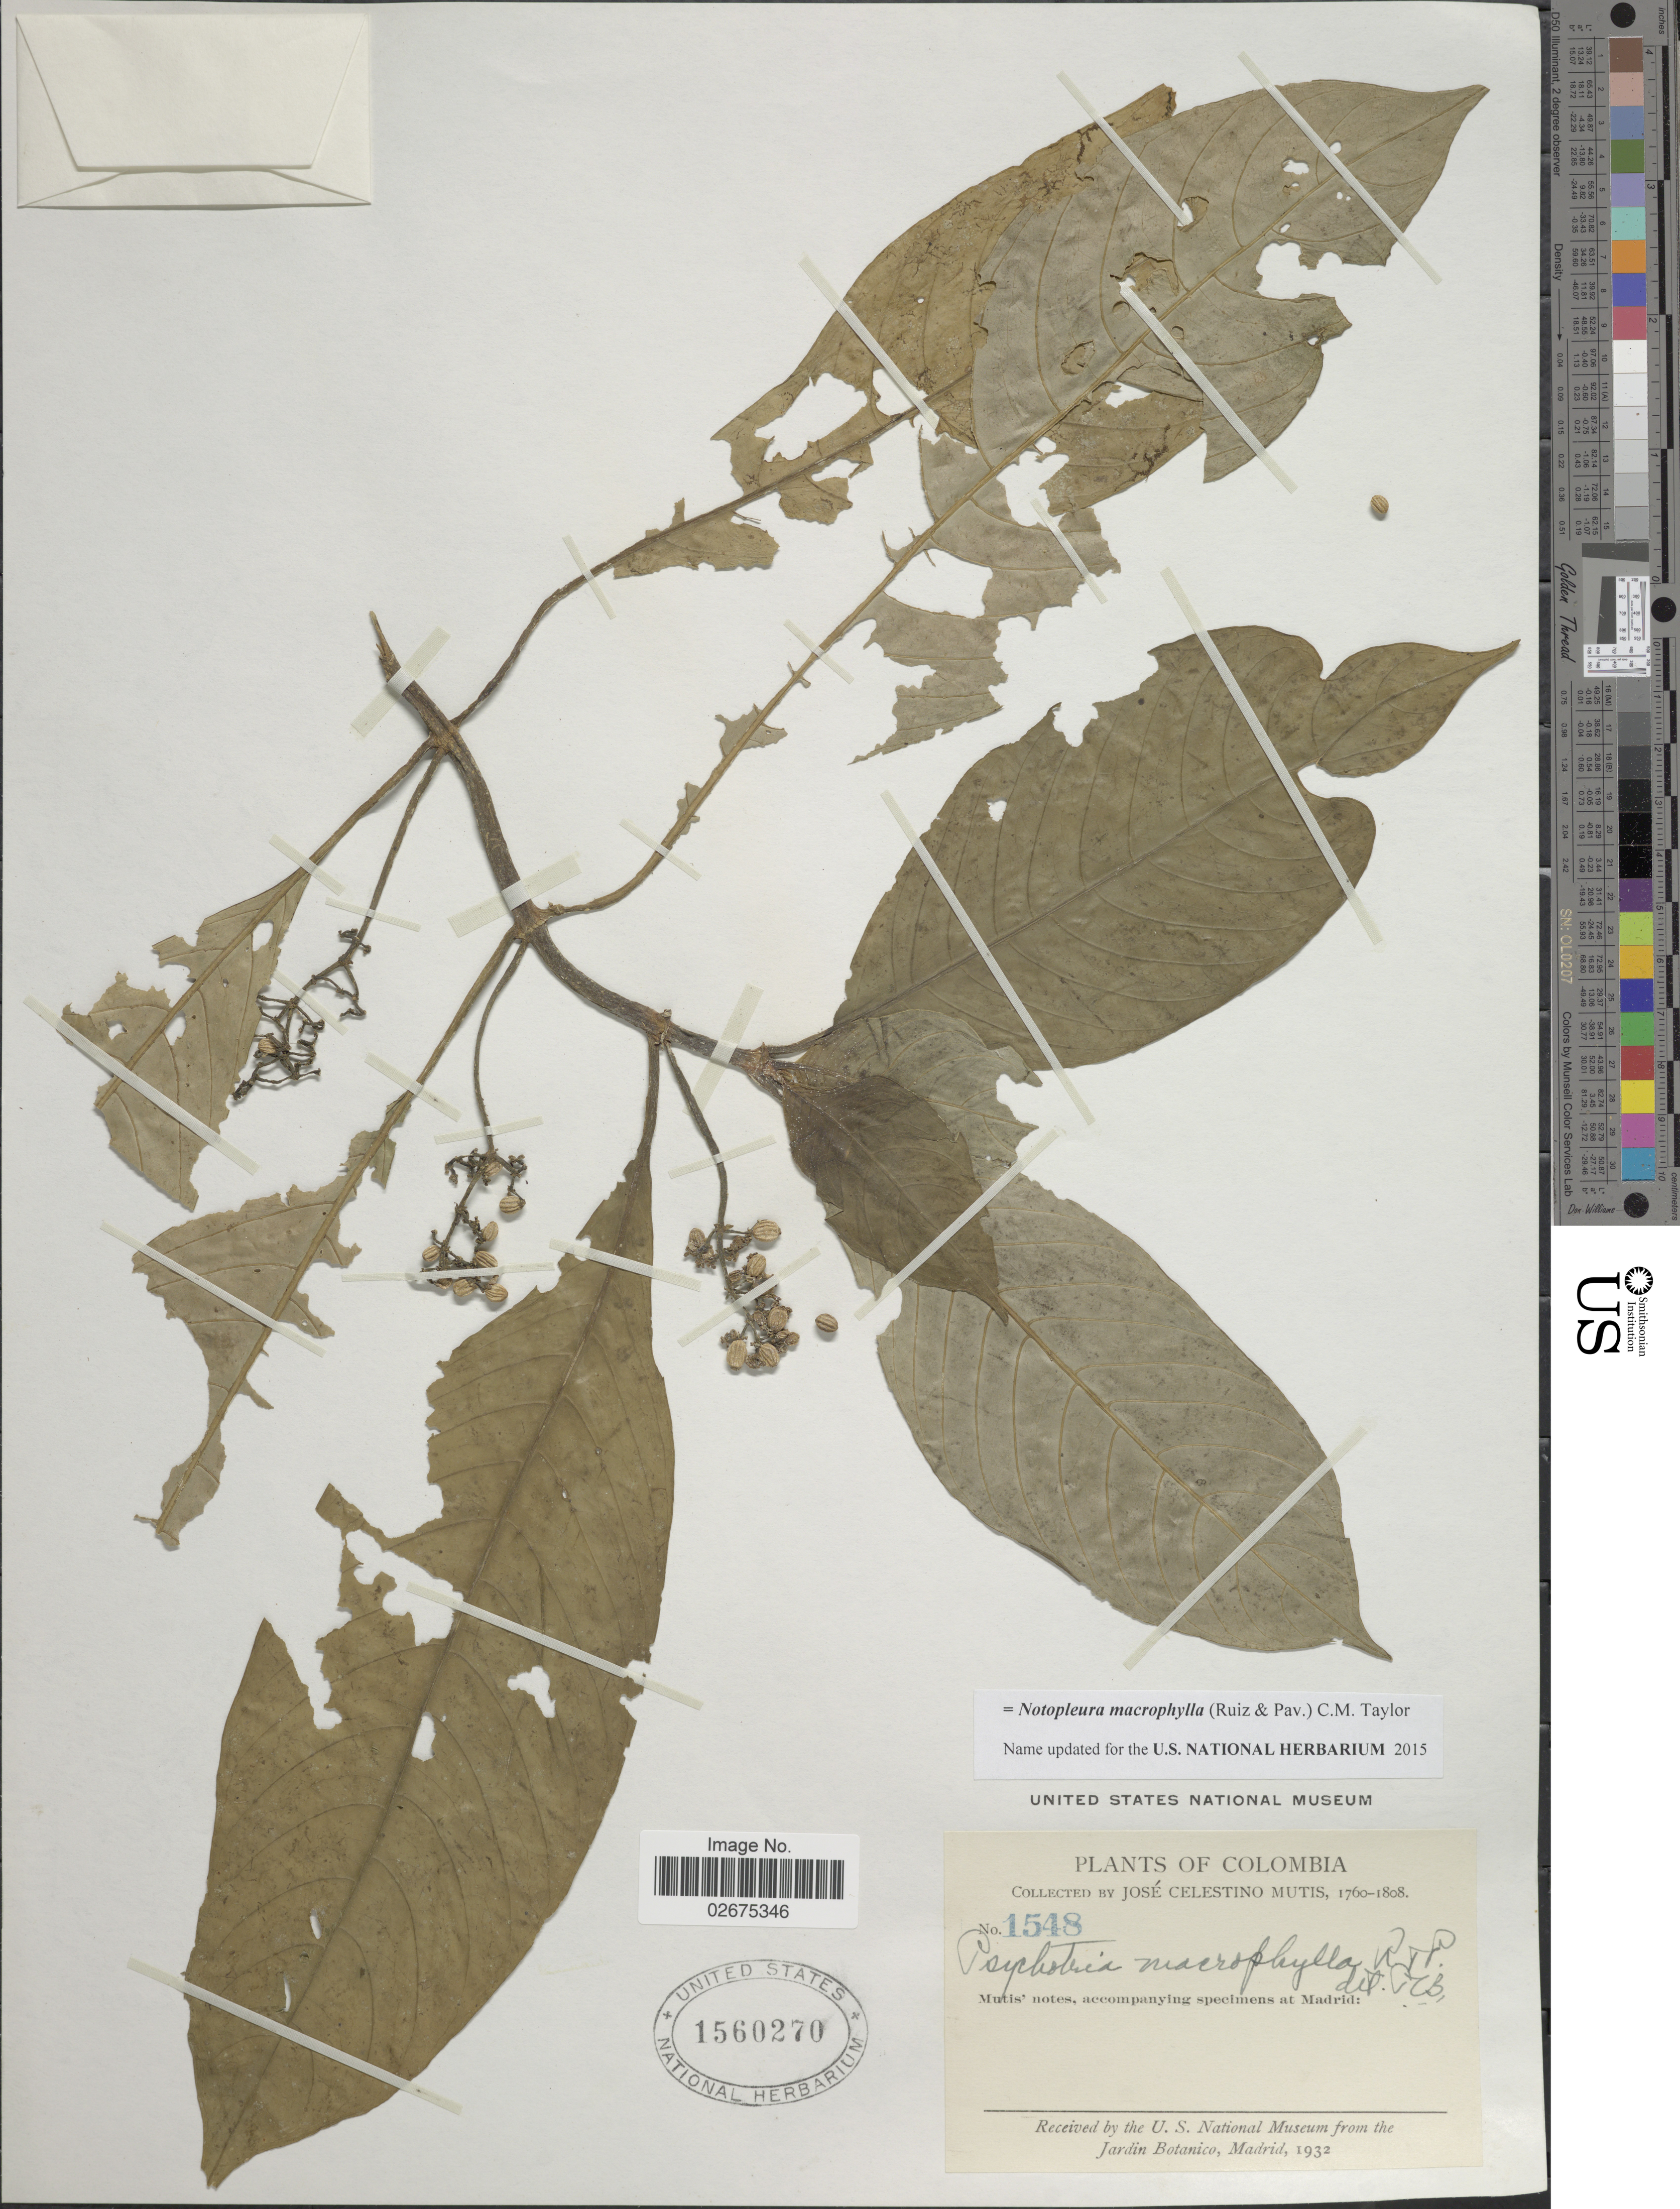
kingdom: Plantae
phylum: Tracheophyta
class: Magnoliopsida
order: Gentianales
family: Rubiaceae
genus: Notopleura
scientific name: Notopleura macrophylla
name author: (Ruiz & Pav.) C.M. Taylor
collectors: J. C. B. Mutis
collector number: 1548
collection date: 1760/1808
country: Colombia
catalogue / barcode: US 1560270